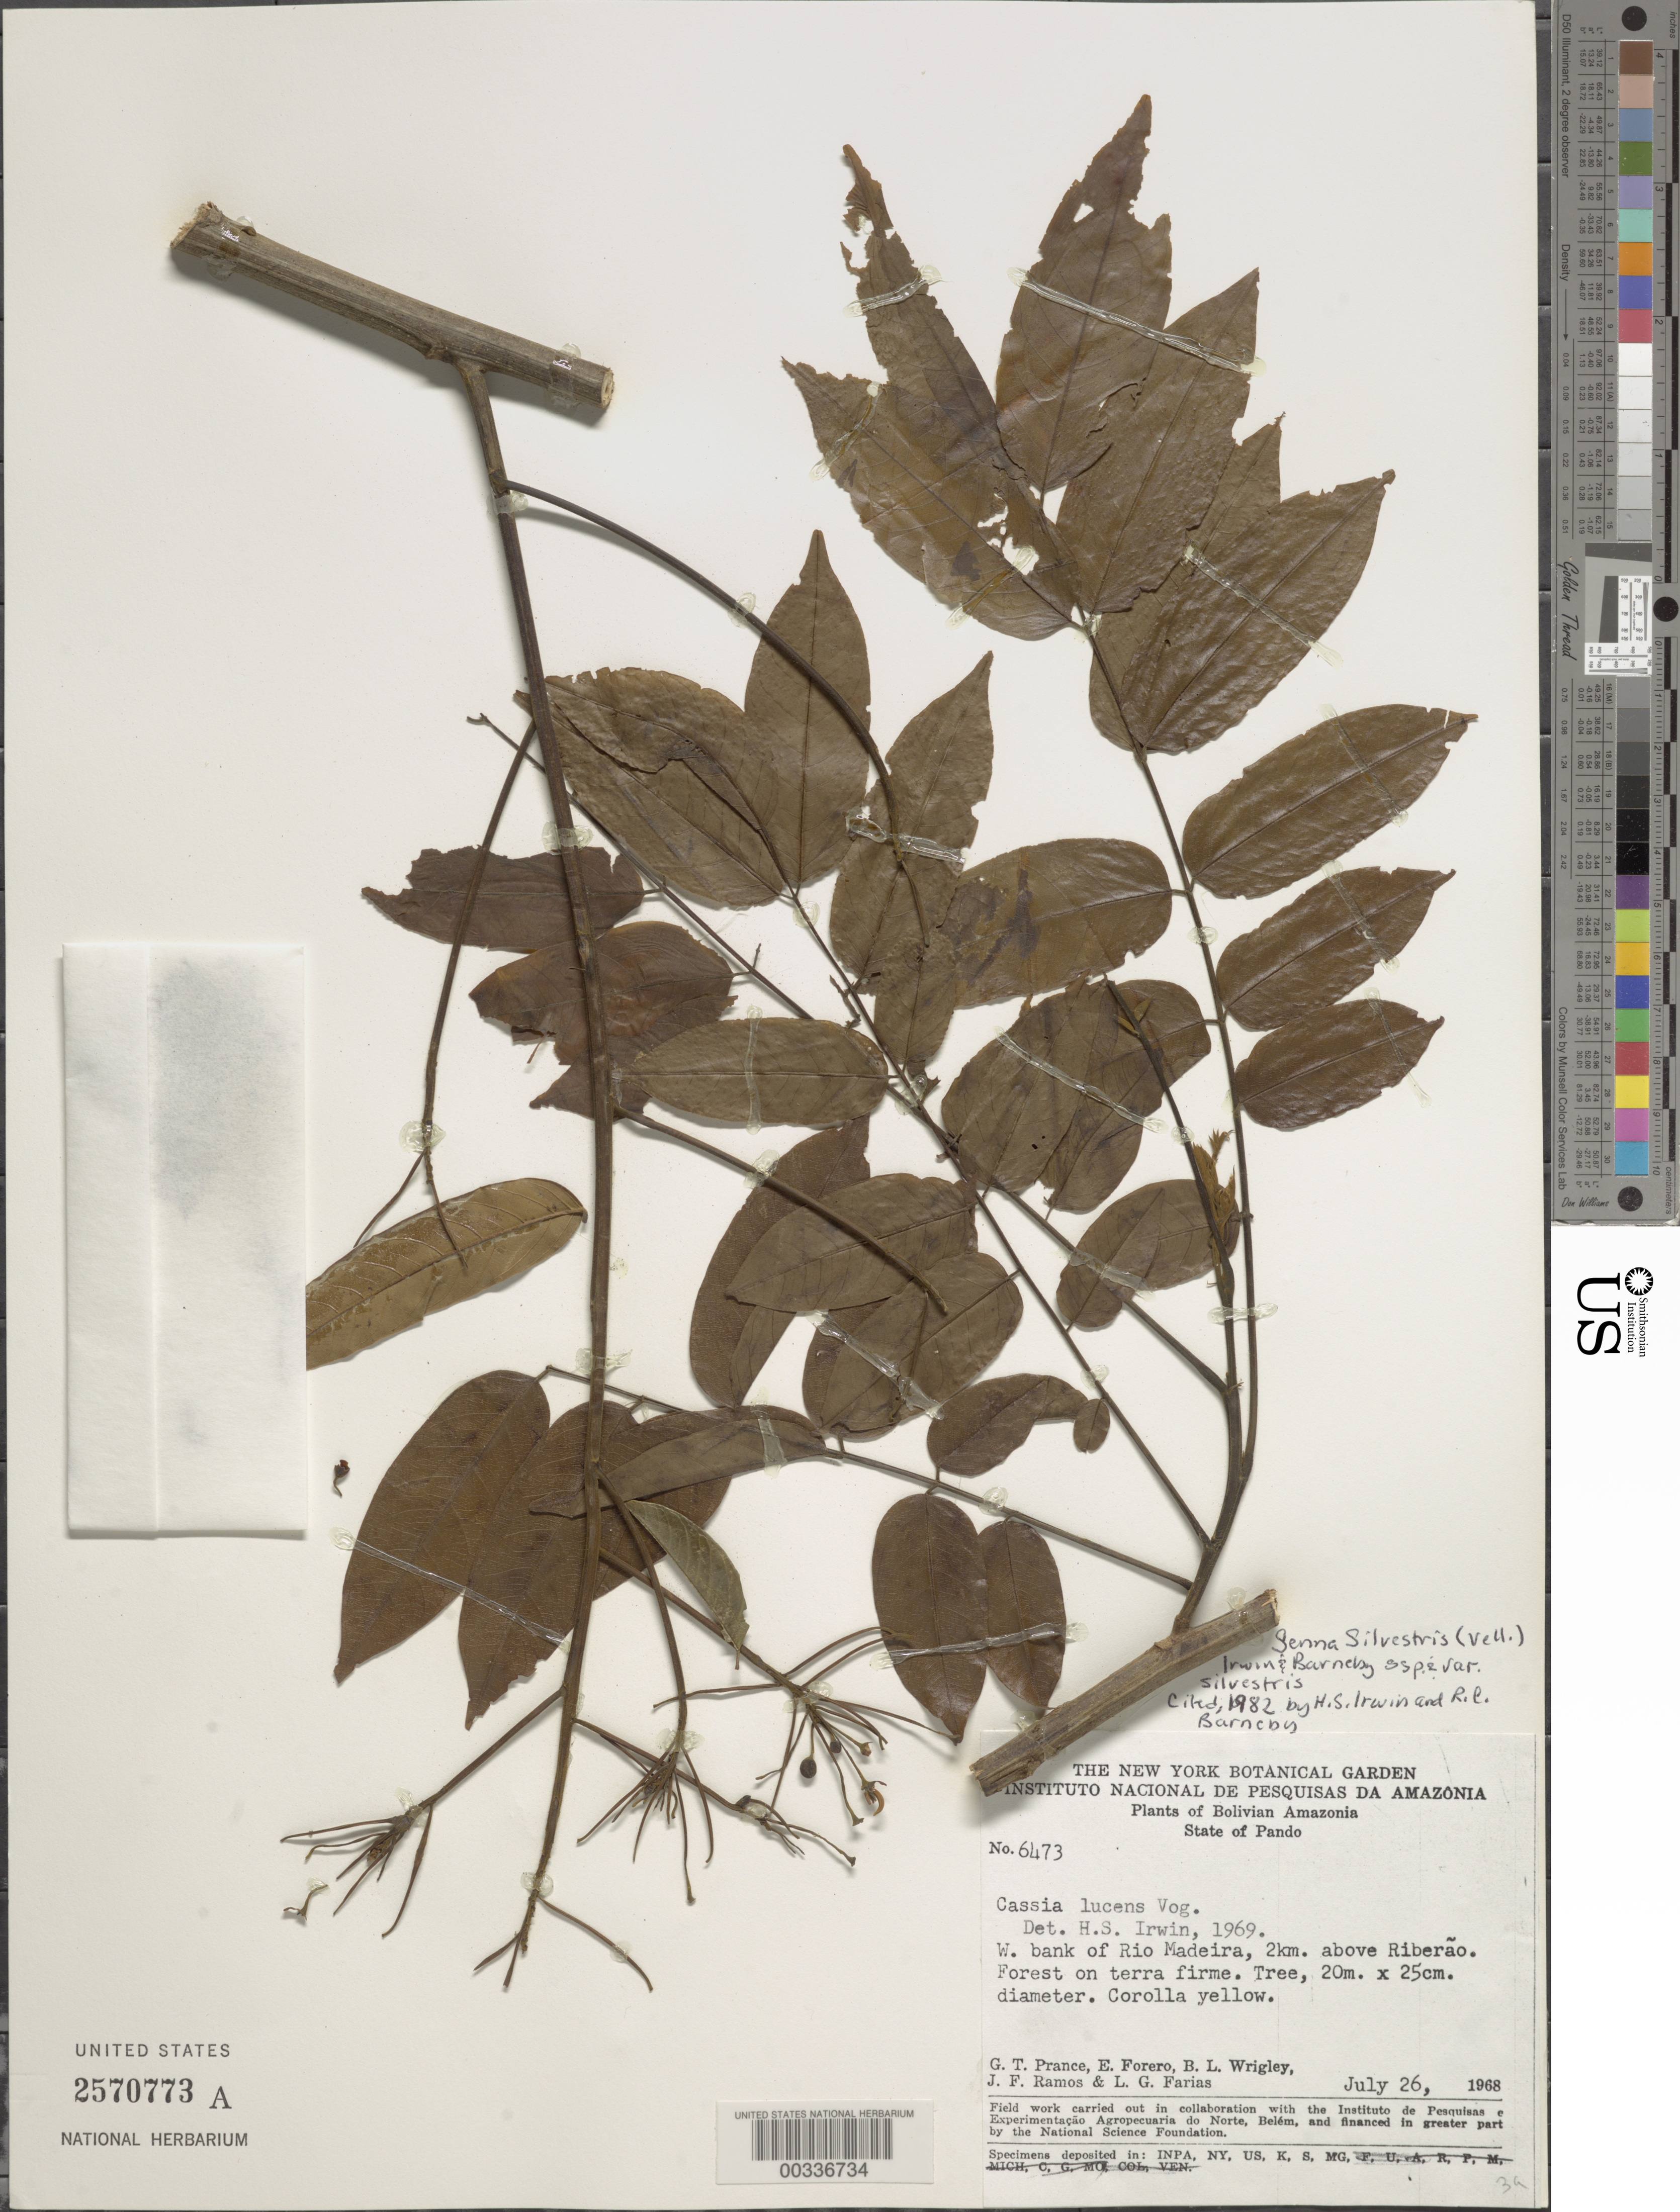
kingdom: Plantae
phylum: Tracheophyta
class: Magnoliopsida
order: Fabales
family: Fabaceae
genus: Senna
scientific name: Senna silvestris var. silvestris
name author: (Vell.) H.S. Irwin & Barneby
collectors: G. T. Prance, E. Forero, B. L. Wrigley, J. F. Ramos & L. G. Farias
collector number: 6473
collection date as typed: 26 Jul 1968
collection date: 1968-07-26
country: Bolivia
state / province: Pando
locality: W bank of Rio Madeira, 2 km above Riberao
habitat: Forest on terra firme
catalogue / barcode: US 2570773A